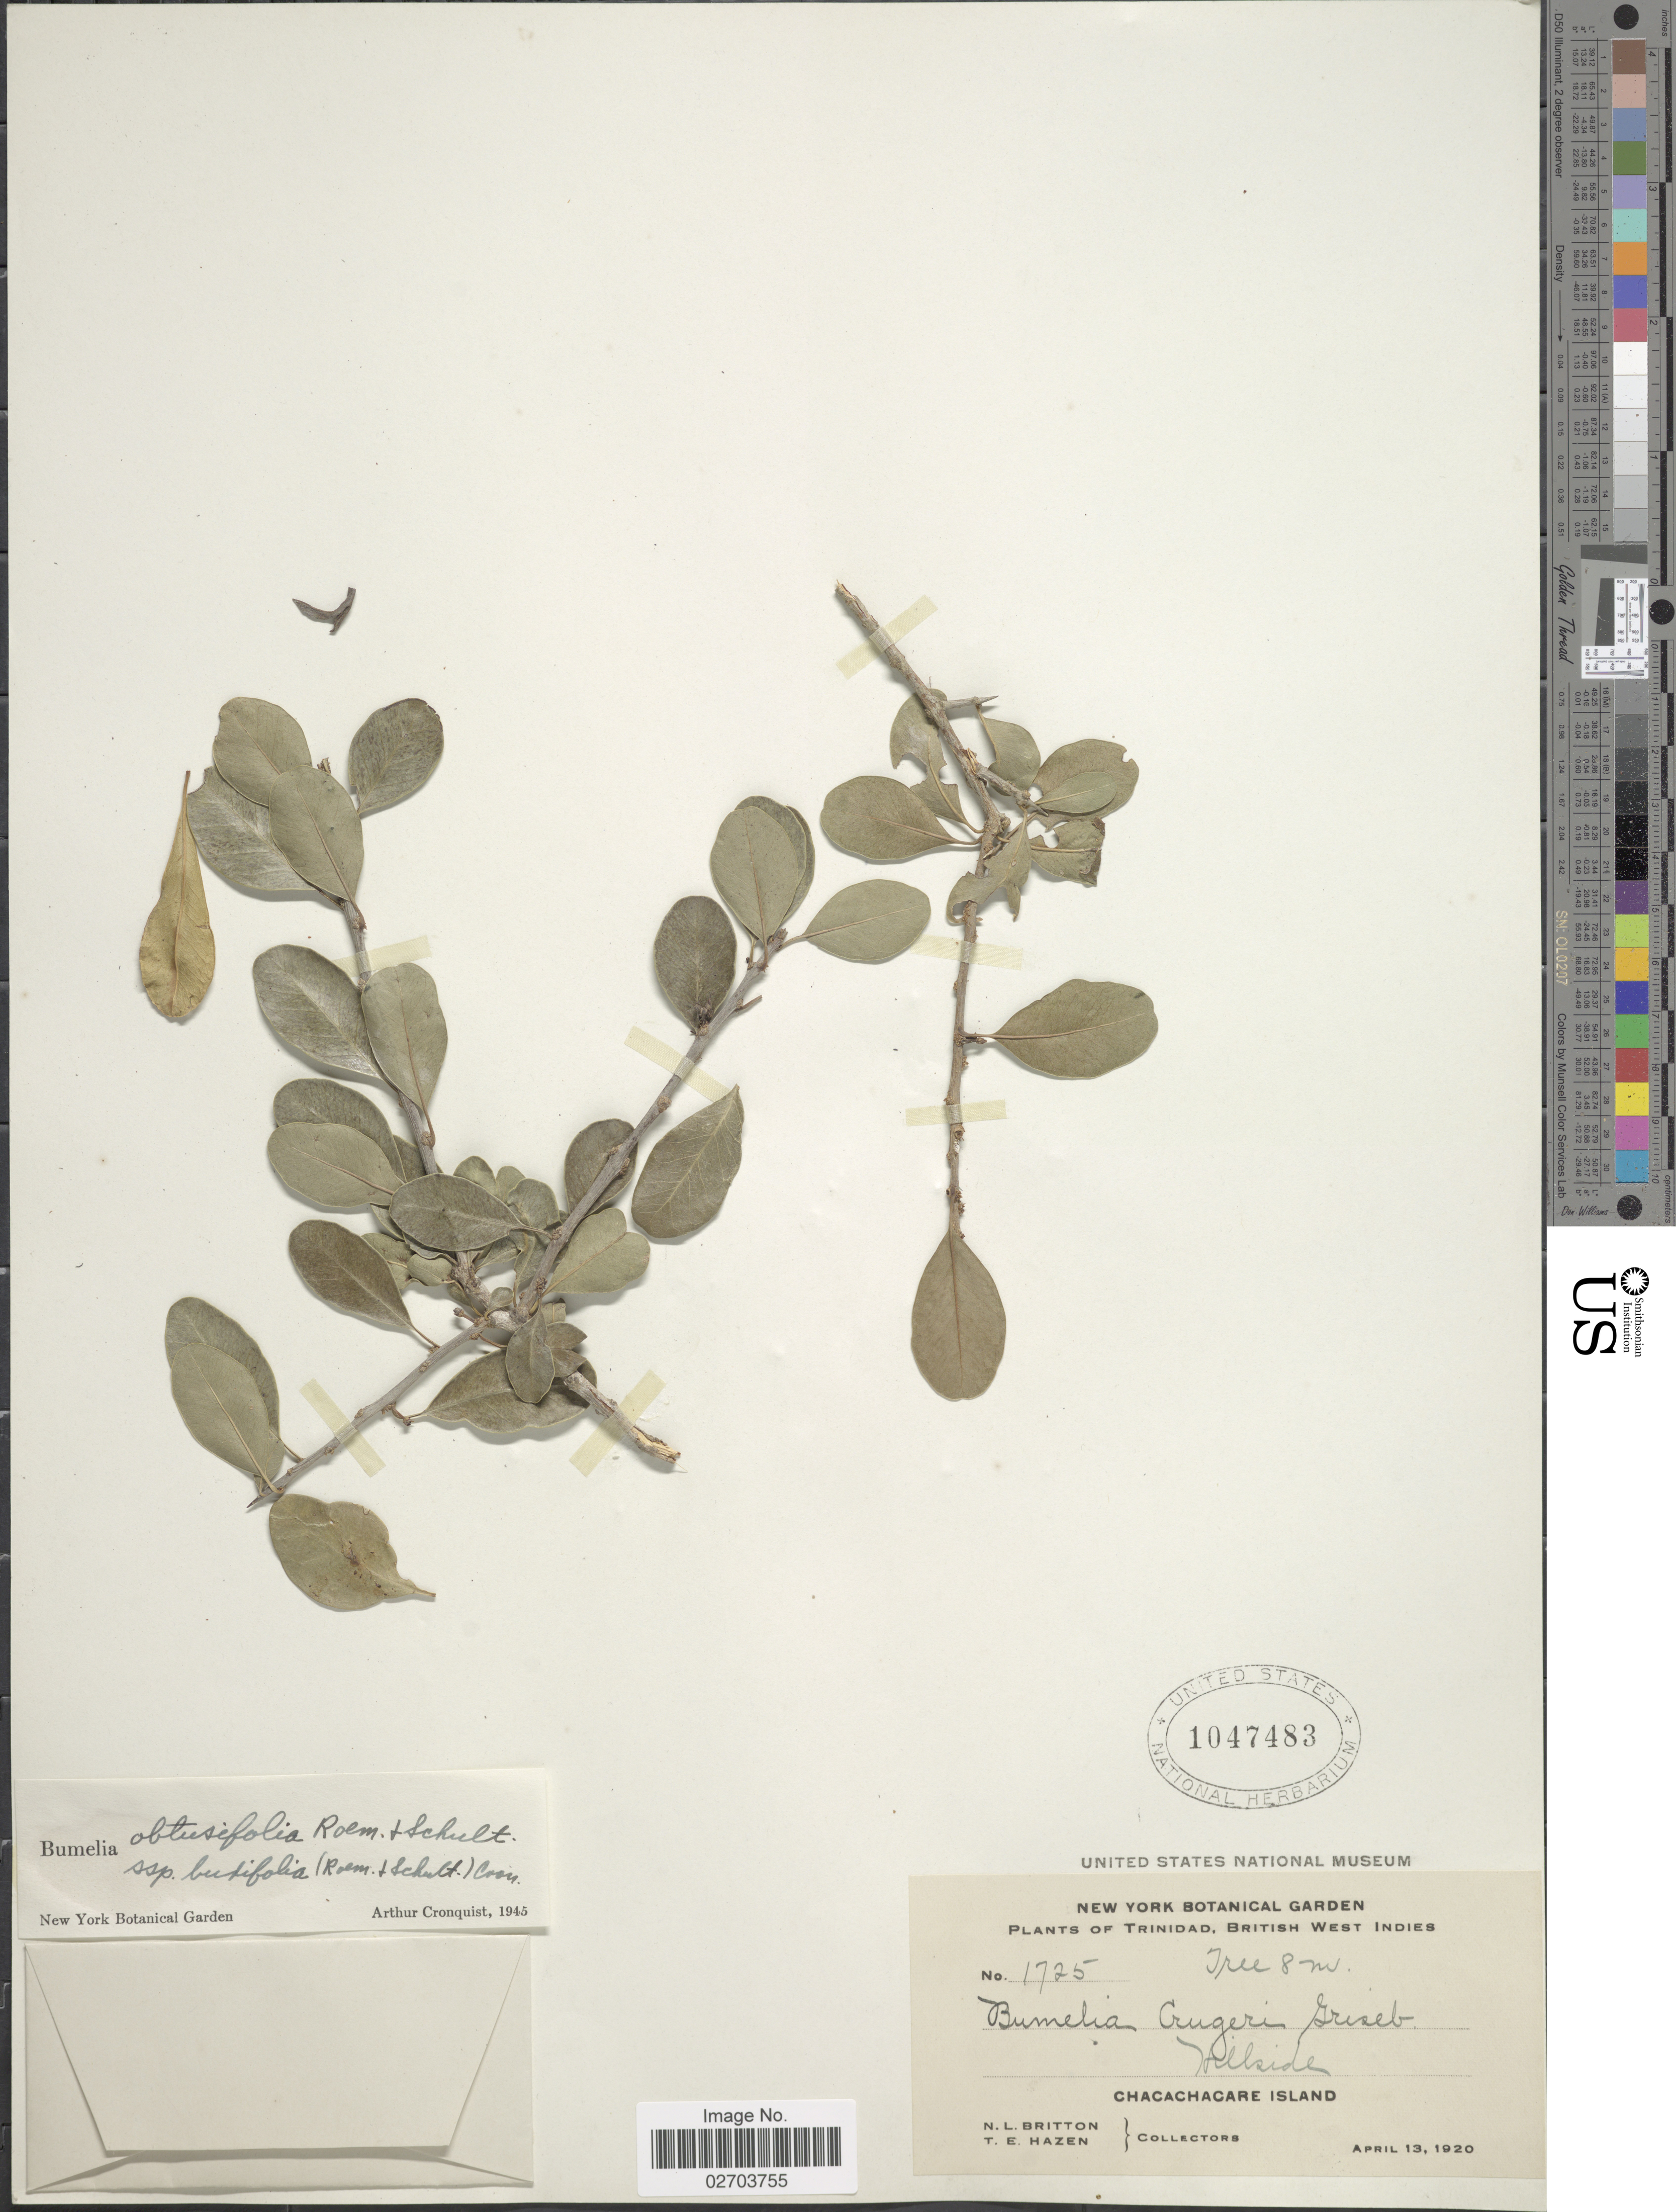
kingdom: Plantae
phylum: Tracheophyta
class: Magnoliopsida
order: Ericales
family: Sapotaceae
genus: Sideroxylon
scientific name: Sideroxylon obtusifolium subsp. buxifolium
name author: (Roem. & Schult.) T.D. Penn.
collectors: N. Britton & T. E. Hazen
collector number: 1725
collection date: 1920-04-13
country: Trinidad and Tobago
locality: Trinidad, Chacachacare Island, hillside.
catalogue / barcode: US 1047483